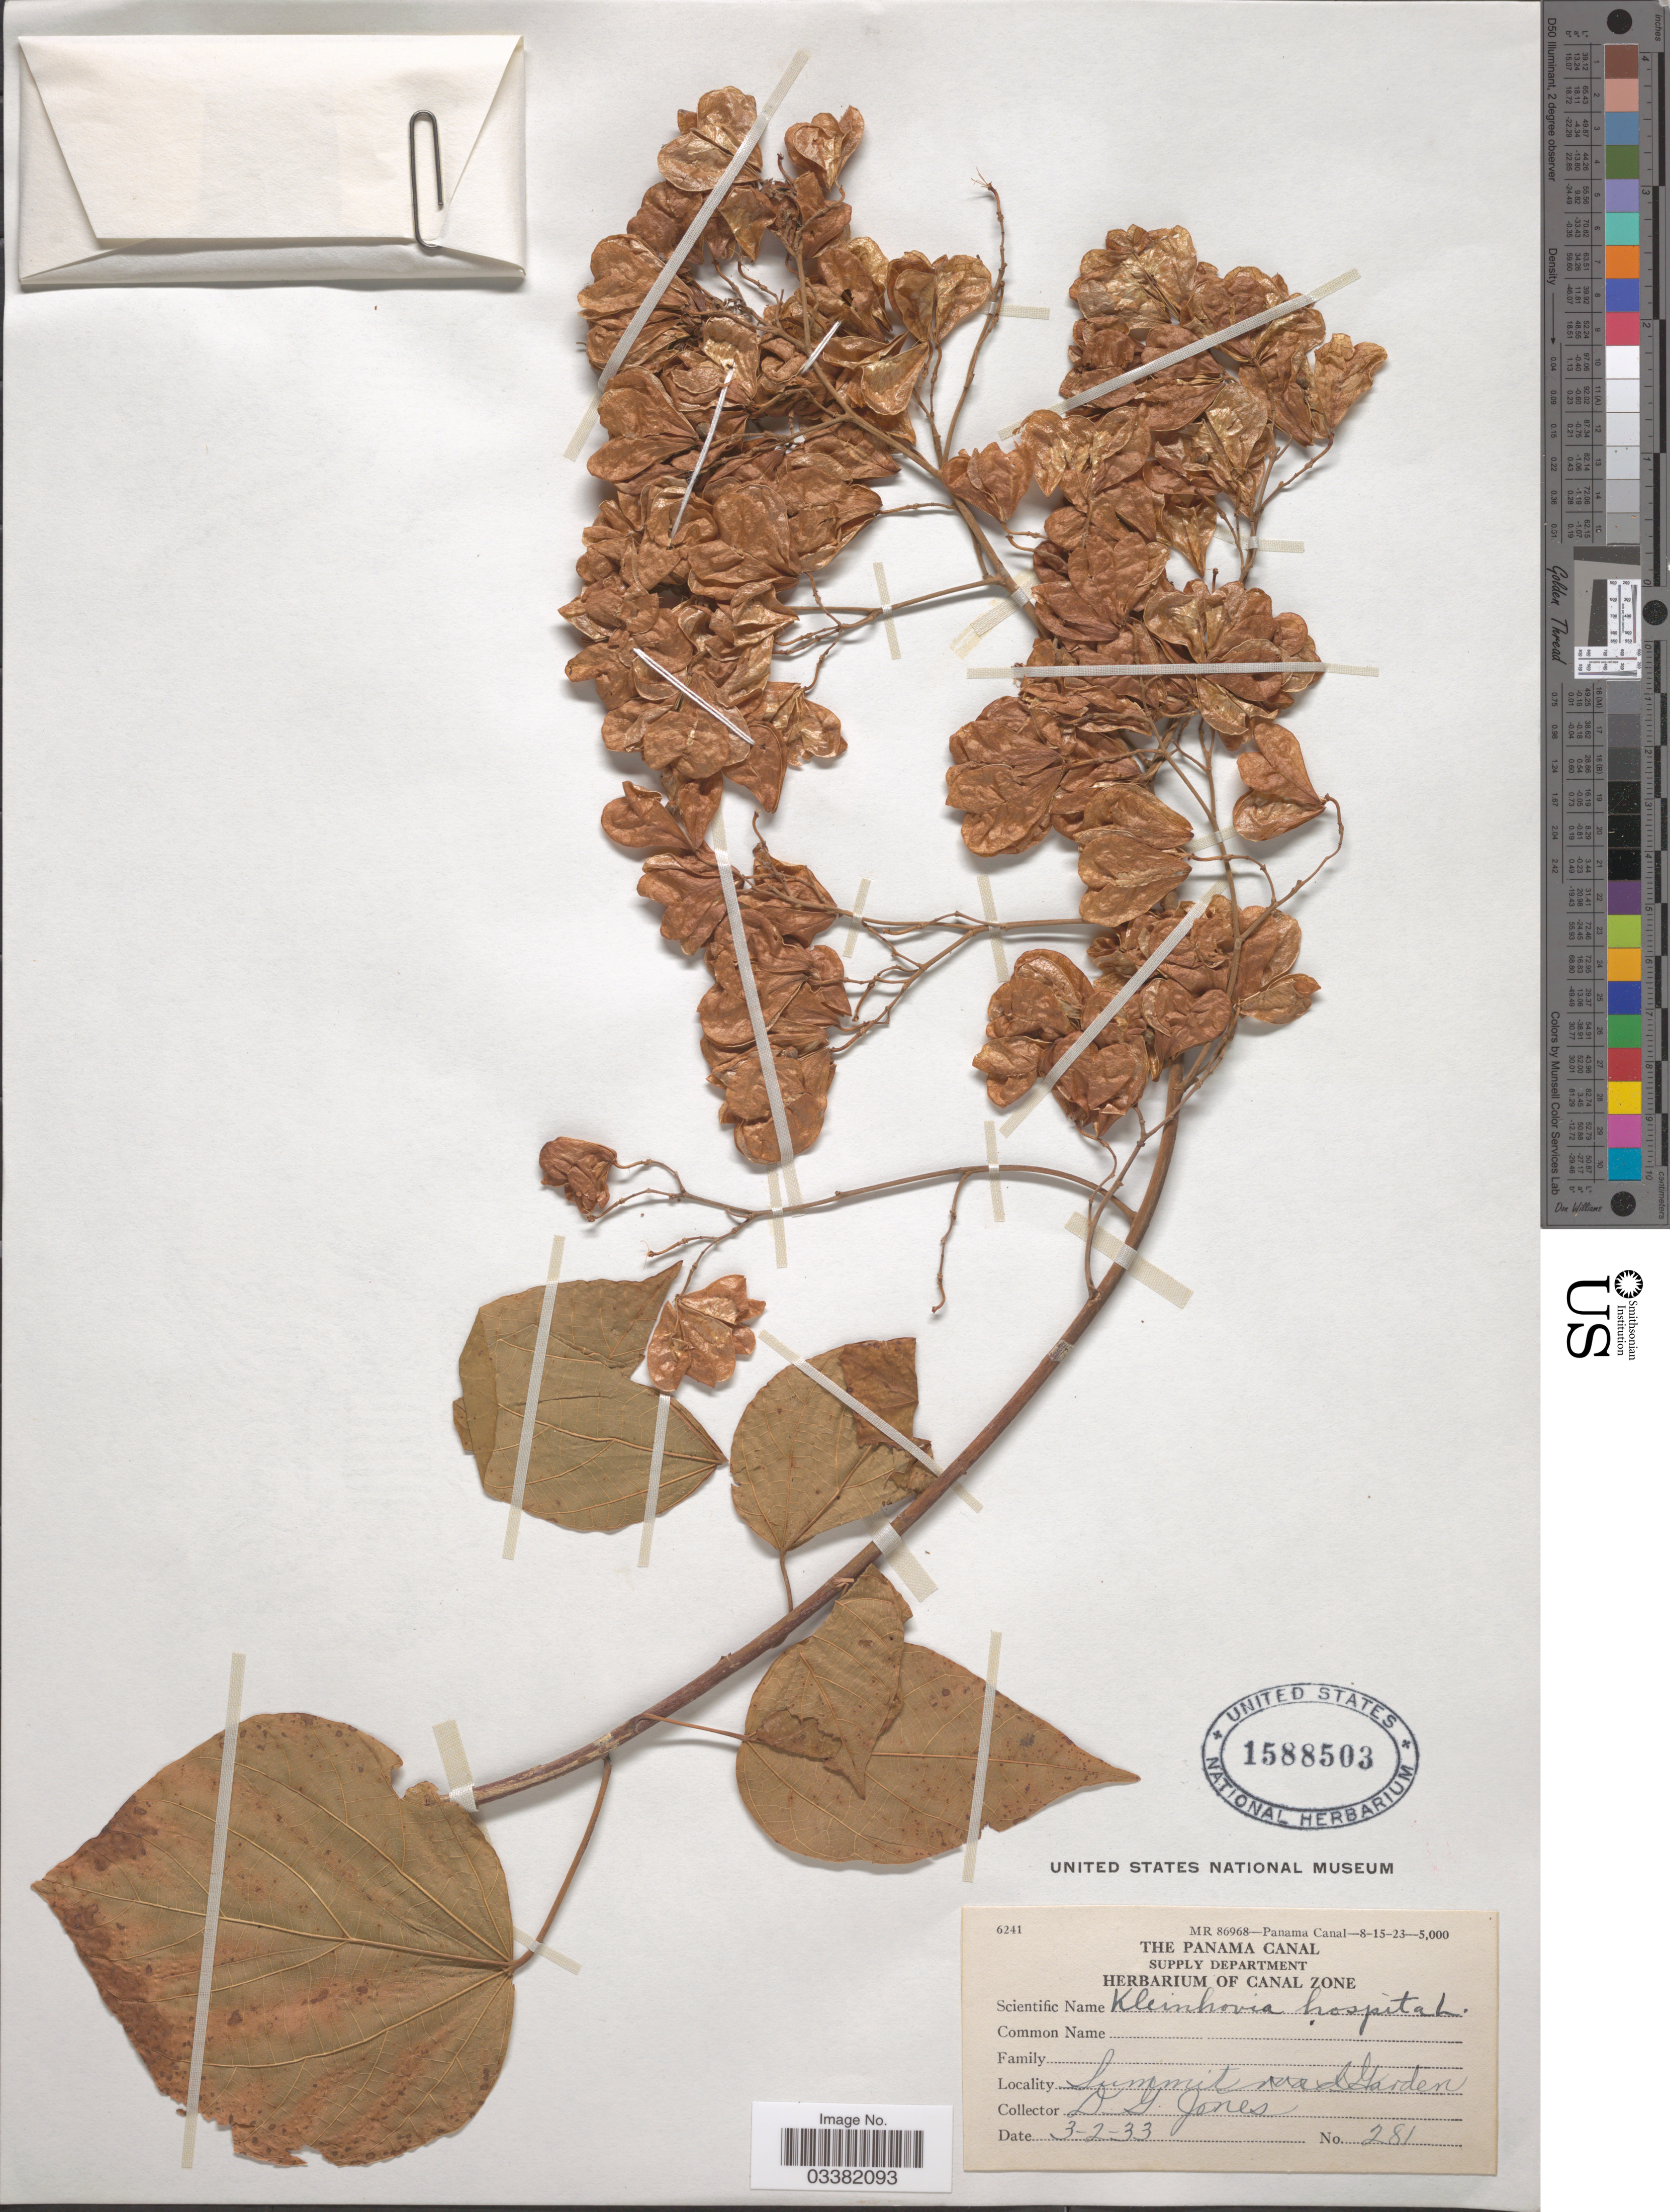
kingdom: Plantae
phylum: Tracheophyta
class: Magnoliopsida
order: Malvales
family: Malvaceae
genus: Kleinhovia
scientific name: Kleinhovia hospita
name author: L.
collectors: D. Jones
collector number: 281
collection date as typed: Transcribed d/m/y: 3/2/33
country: Panama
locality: The Panama Canal. Summit Garden.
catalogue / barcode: US 1588503